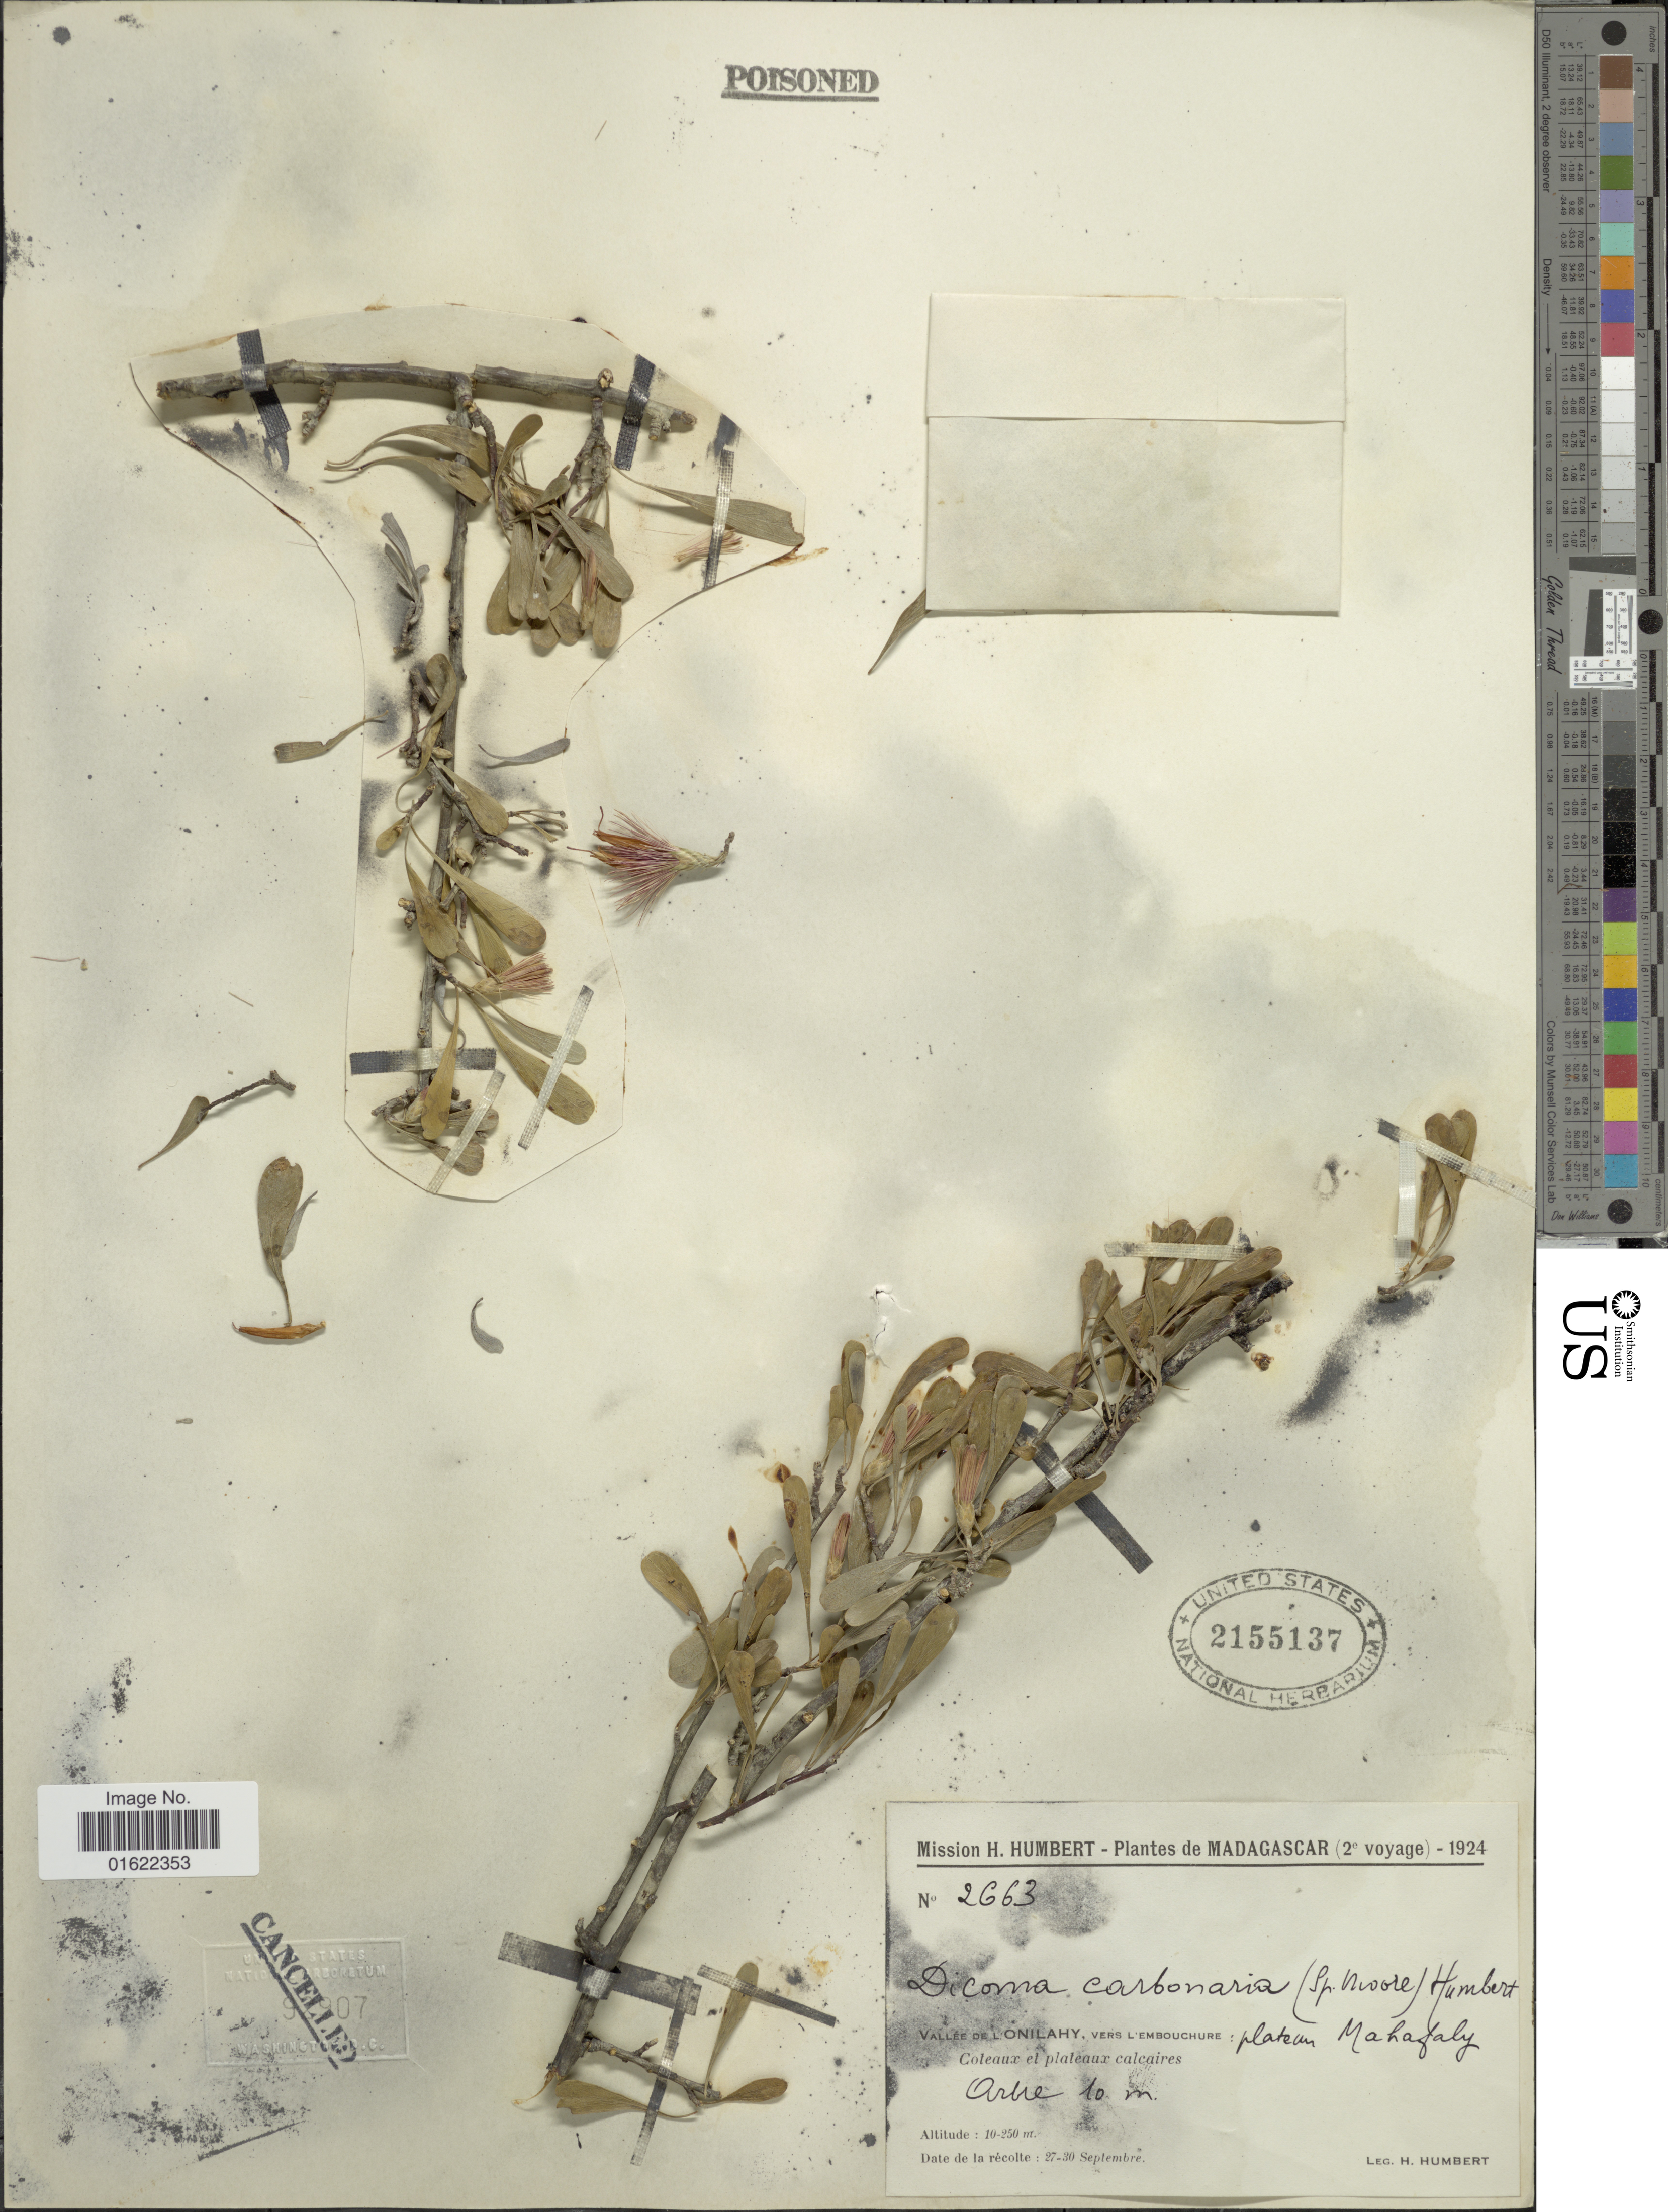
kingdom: Plantae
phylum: Tracheophyta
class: Magnoliopsida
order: Asterales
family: Asteraceae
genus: Cloiselia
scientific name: Cloiselia carbonaria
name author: S. Moore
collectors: H. Humbert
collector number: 2663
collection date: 1924-09-27/1924-09-30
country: Madagascar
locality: Vallee de L' Onilahy, vers L' embouchure: plateum mahafaly. Coleaux et plateaux calcires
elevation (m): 10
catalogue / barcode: US 2155137